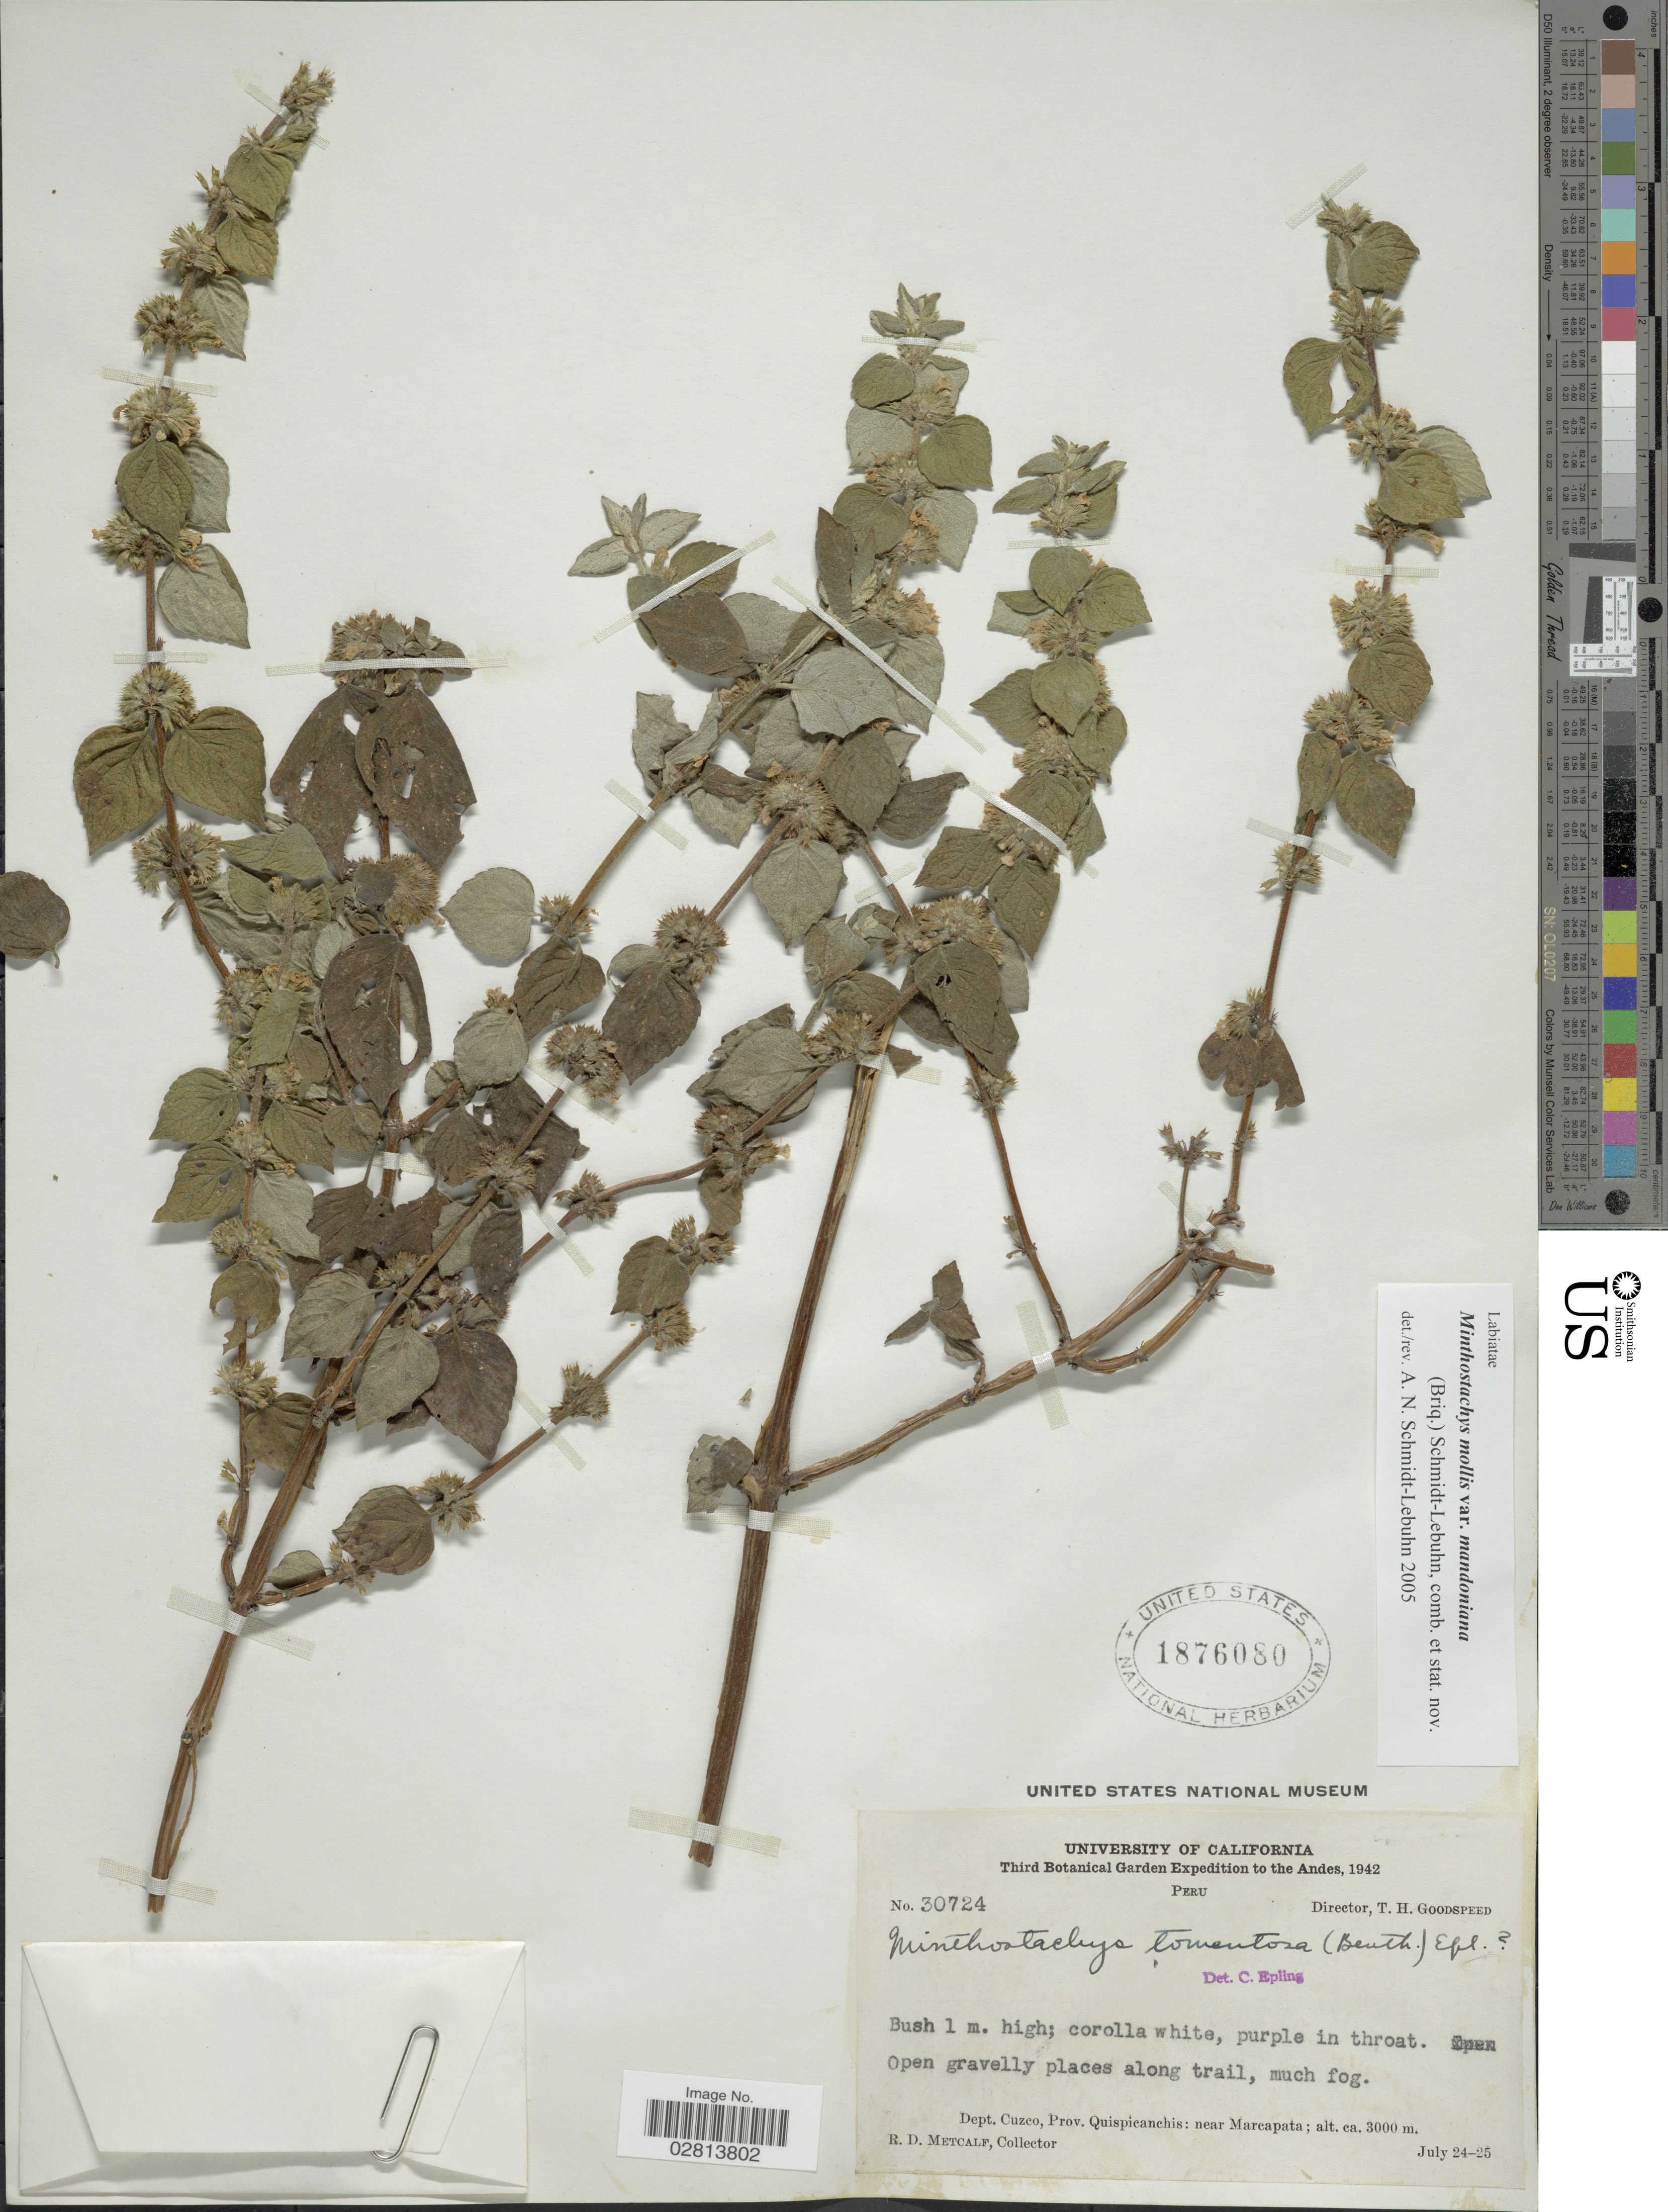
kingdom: Plantae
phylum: Tracheophyta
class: Magnoliopsida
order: Lamiales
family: Lamiaceae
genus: Minthostachys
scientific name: Minthostachys mollis var. mandoniana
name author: (Briq.) Schmidt-Leb.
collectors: R. D. Metcalf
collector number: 30724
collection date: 1942-07-24/1942-07-25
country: Peru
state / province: Cusco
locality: The Andes, Dept. Cuzco, Prov. Quispicanchis: near Marcapata.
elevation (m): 3000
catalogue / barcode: US 1876080